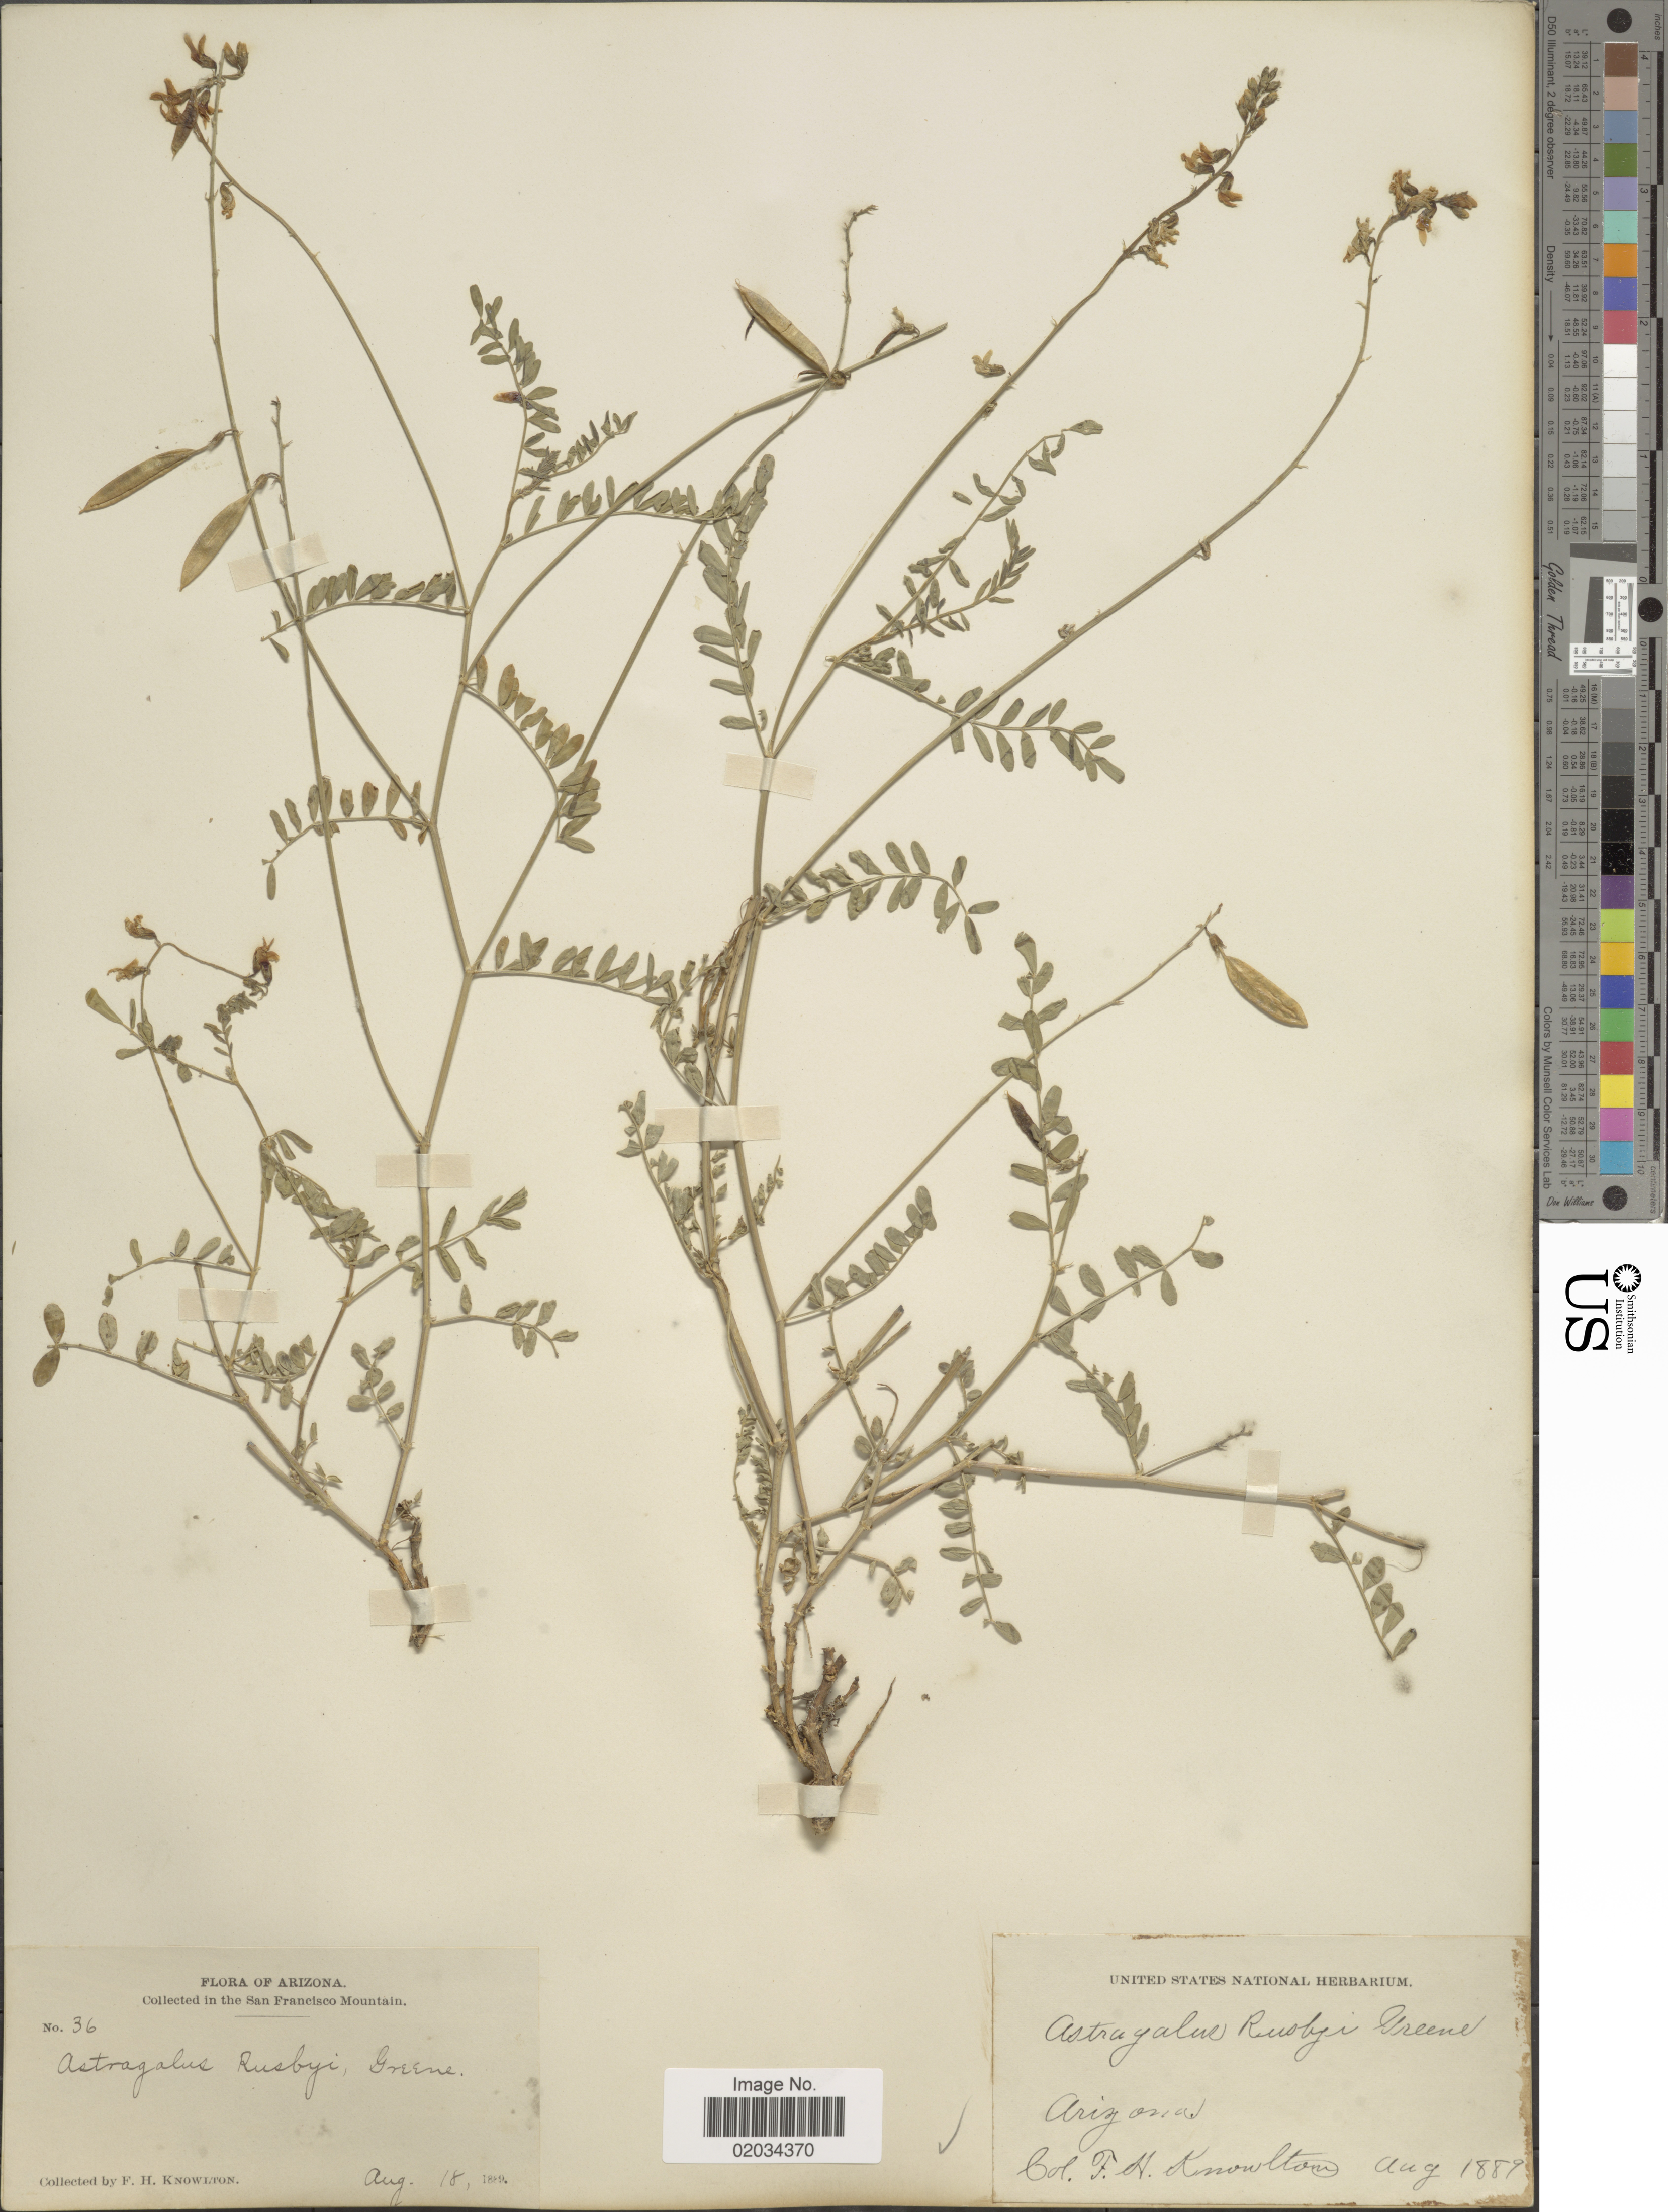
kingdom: Plantae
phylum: Tracheophyta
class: Magnoliopsida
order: Fabales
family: Fabaceae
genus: Astragalus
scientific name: Astragalus rusbyi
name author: Greene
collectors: F. H. Knowlton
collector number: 36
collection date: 1889-08-18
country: United States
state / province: Arizona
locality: San Francisco Mountain